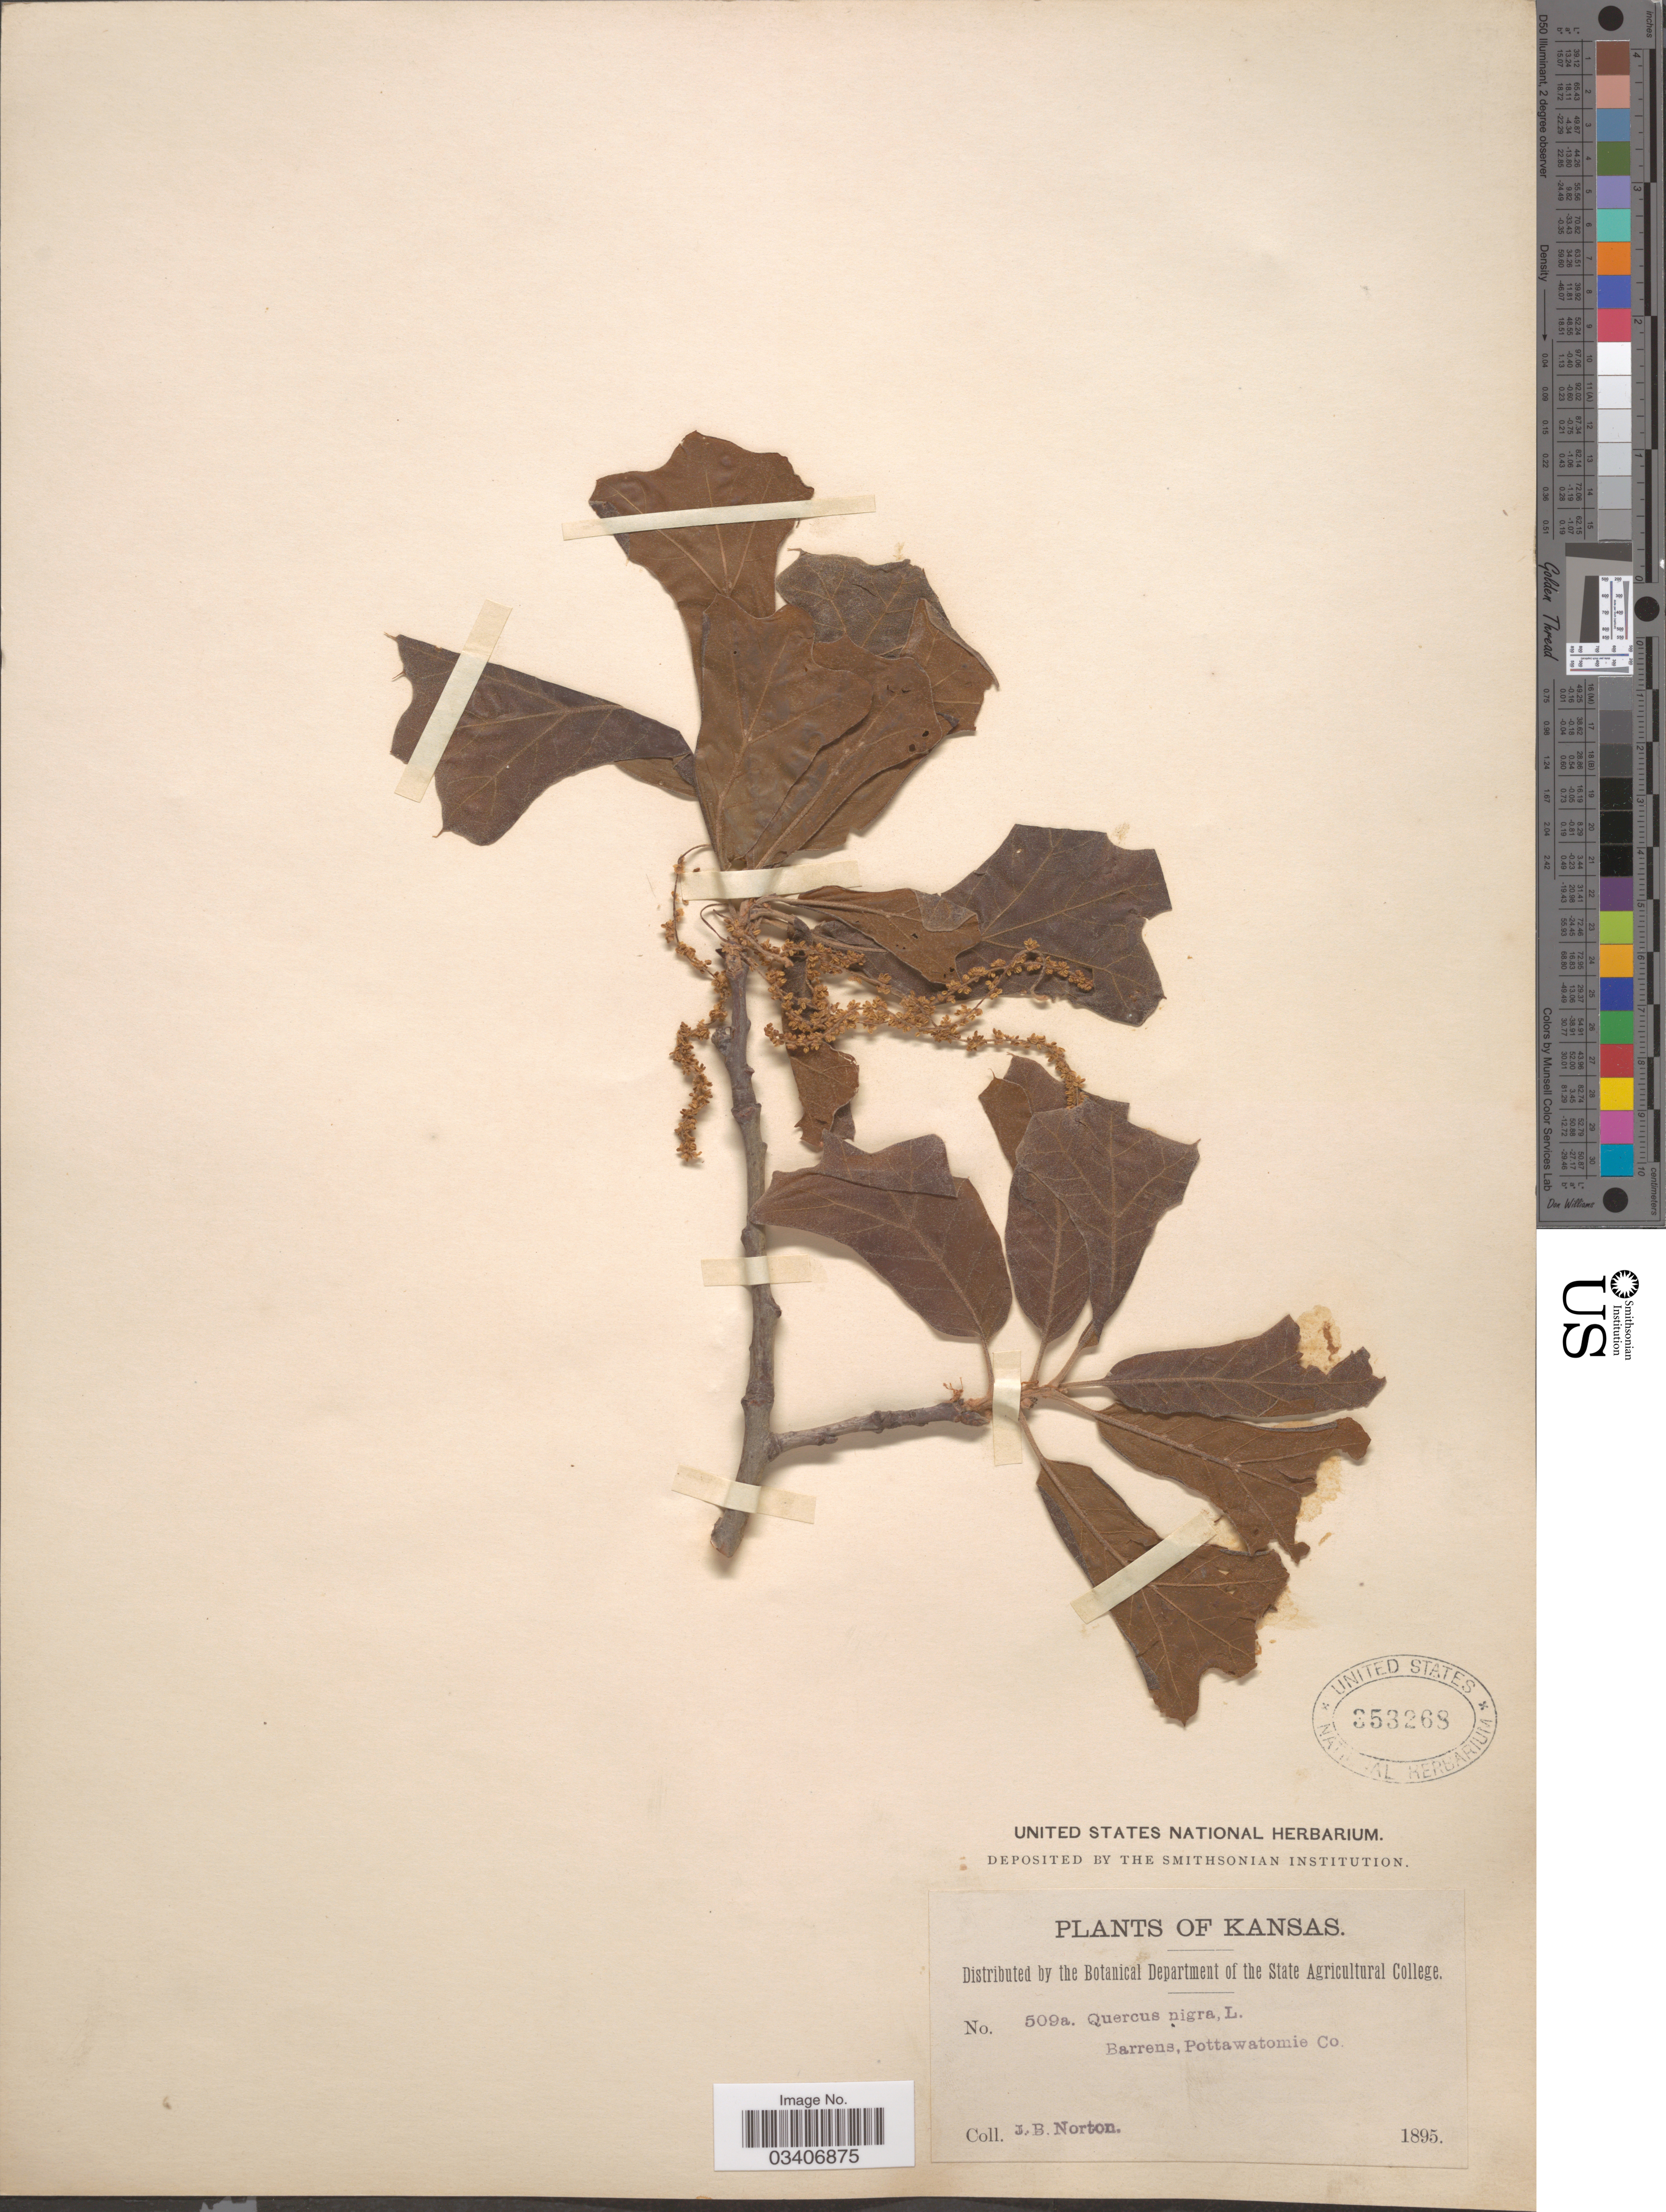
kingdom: Plantae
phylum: Tracheophyta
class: Magnoliopsida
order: Fagales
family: Fagaceae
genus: Quercus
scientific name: Quercus marilandica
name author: (L.) Münchh.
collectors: J. B. Norton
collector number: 509a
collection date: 1895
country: United States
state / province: Kansas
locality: Barrens, Pottawatomie Co.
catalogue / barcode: US 353268